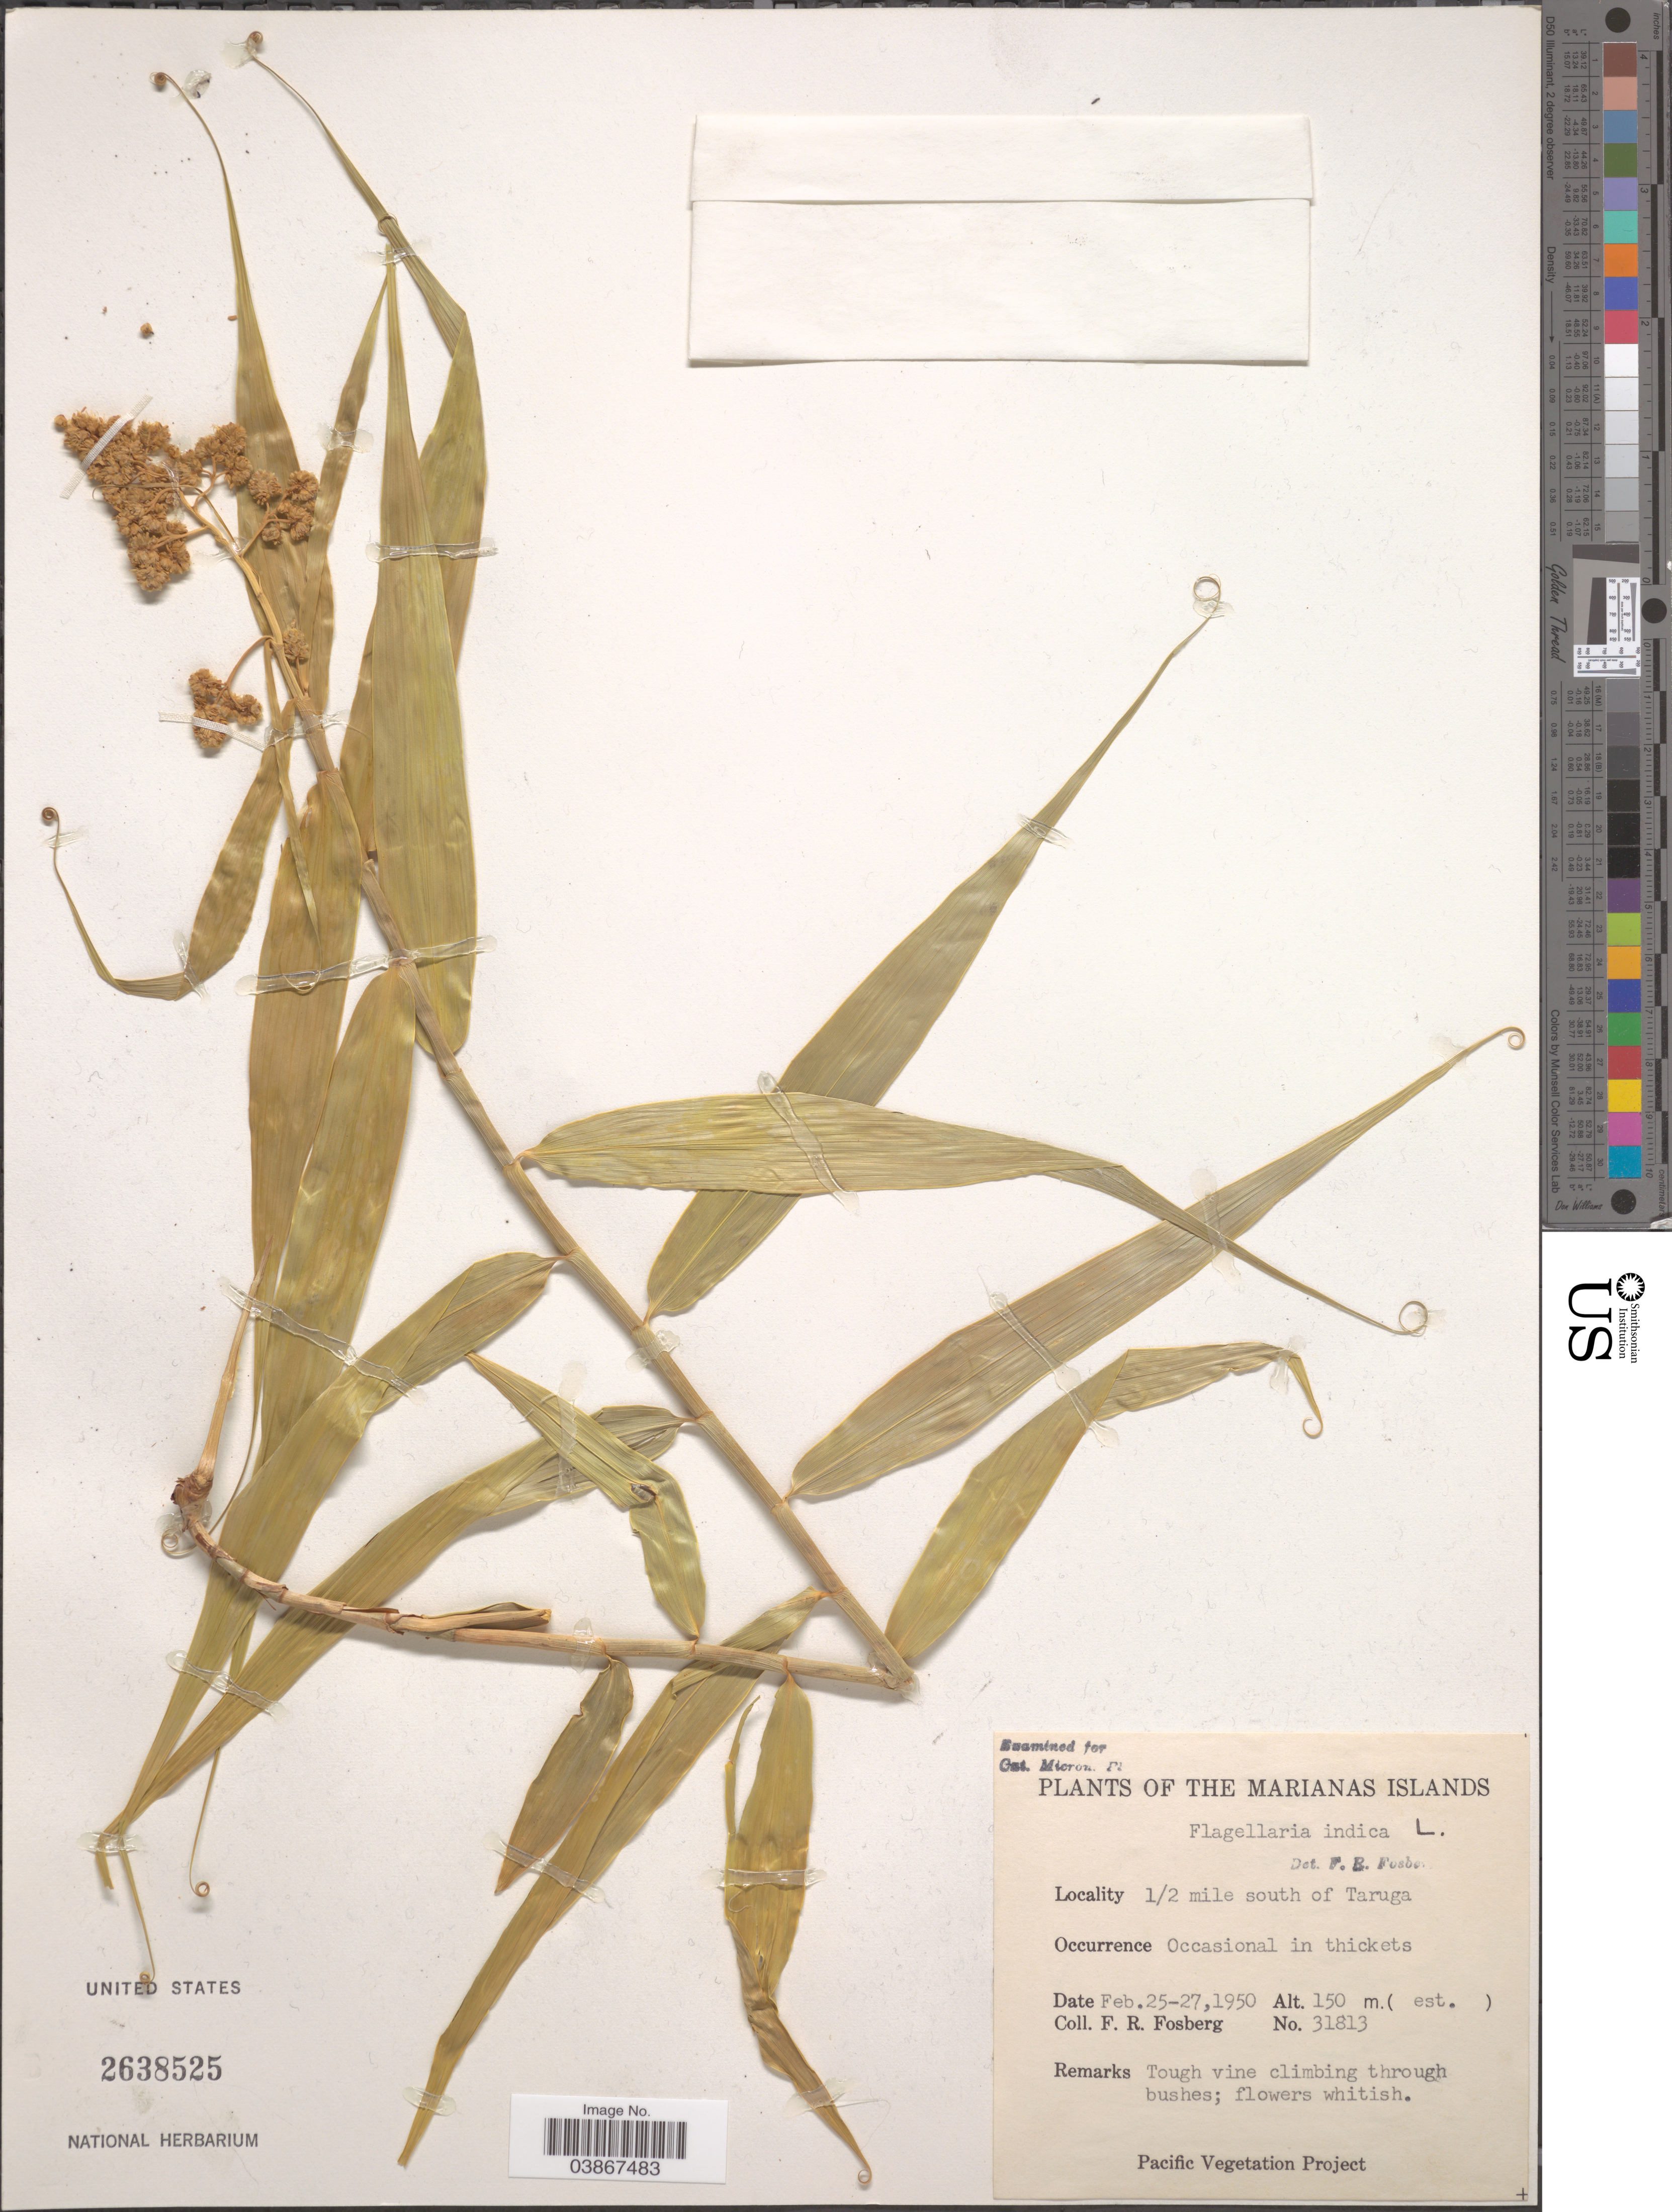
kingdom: Plantae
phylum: Tracheophyta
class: Liliopsida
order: Poales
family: Flagellariaceae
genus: Flagellaria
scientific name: Flagellaria indica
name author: L.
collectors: F. R. Fosberg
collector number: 31813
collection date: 1950-02-25/1950-02-27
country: Northern Mariana Islands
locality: The Marianas Islands. ½ mile south of Taruga.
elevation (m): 150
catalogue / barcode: US 2638525